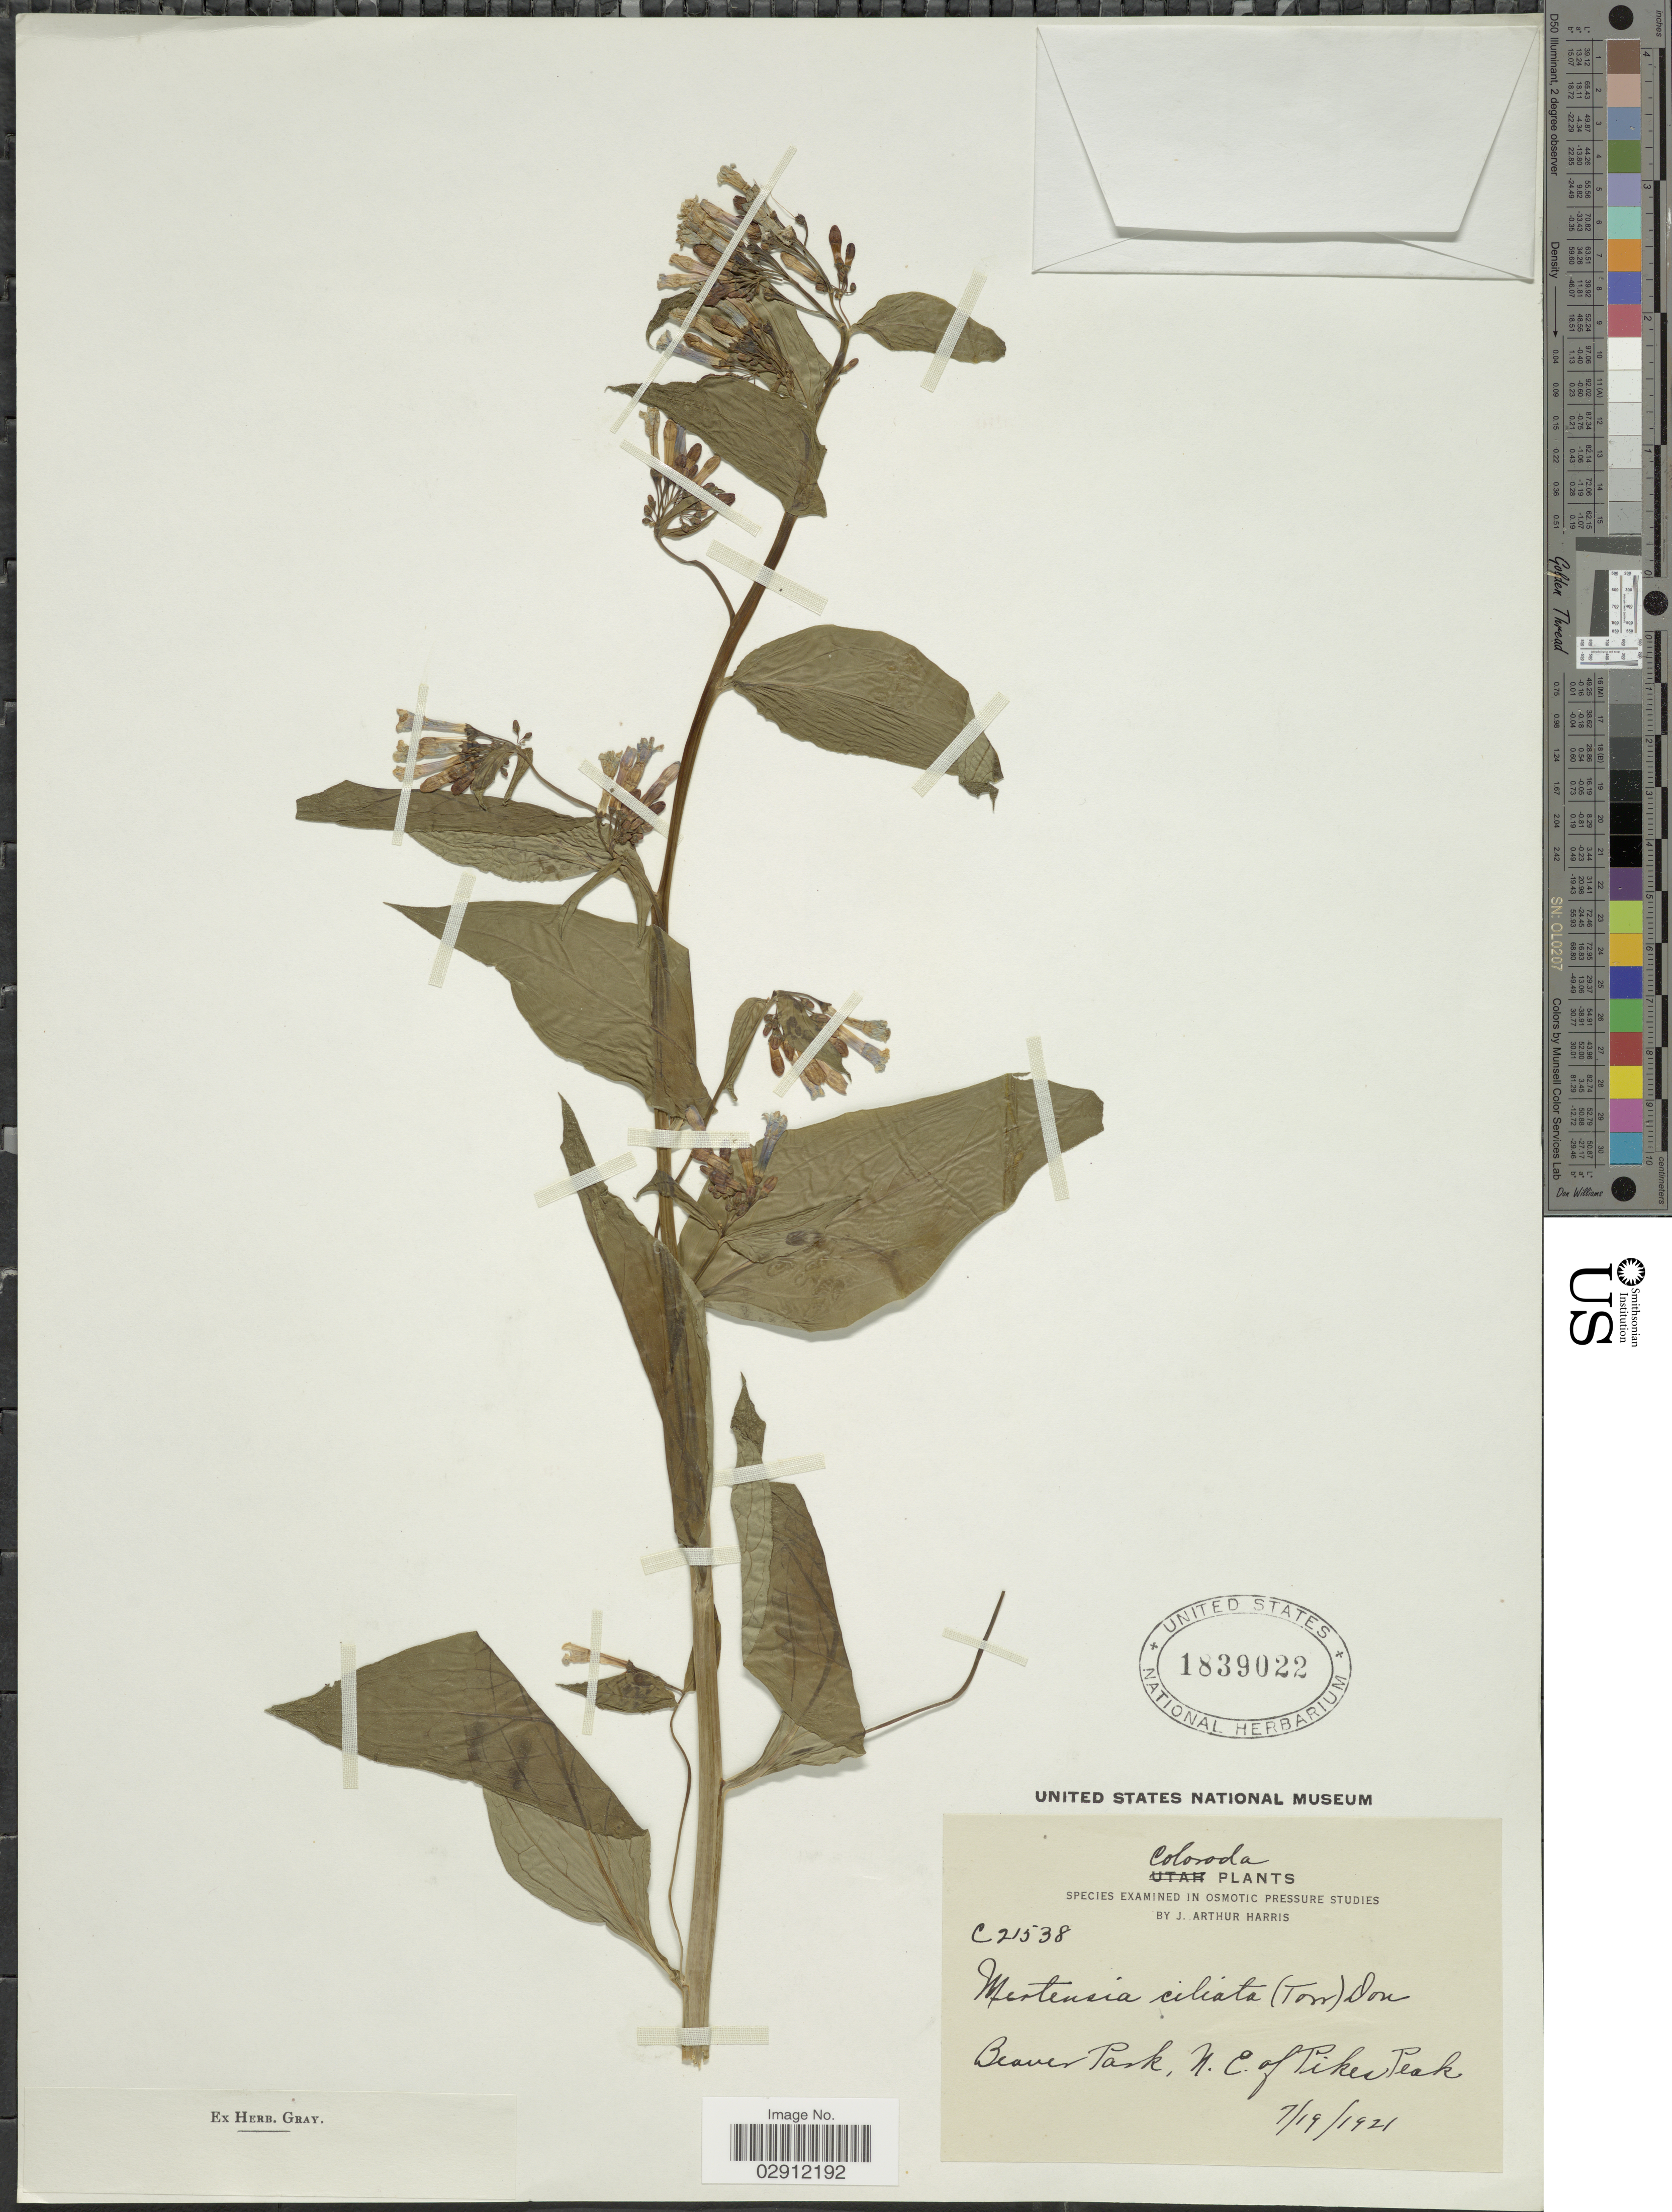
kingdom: Plantae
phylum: Tracheophyta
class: Magnoliopsida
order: Boraginales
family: Boraginaceae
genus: Mertensia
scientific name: Mertensia ciliata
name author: (James) G. Don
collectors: J. A. Harris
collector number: C21538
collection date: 1921-07-19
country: United States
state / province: Colorado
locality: Beaver Park, N. E. of Pikes Peak.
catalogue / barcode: US 1839022